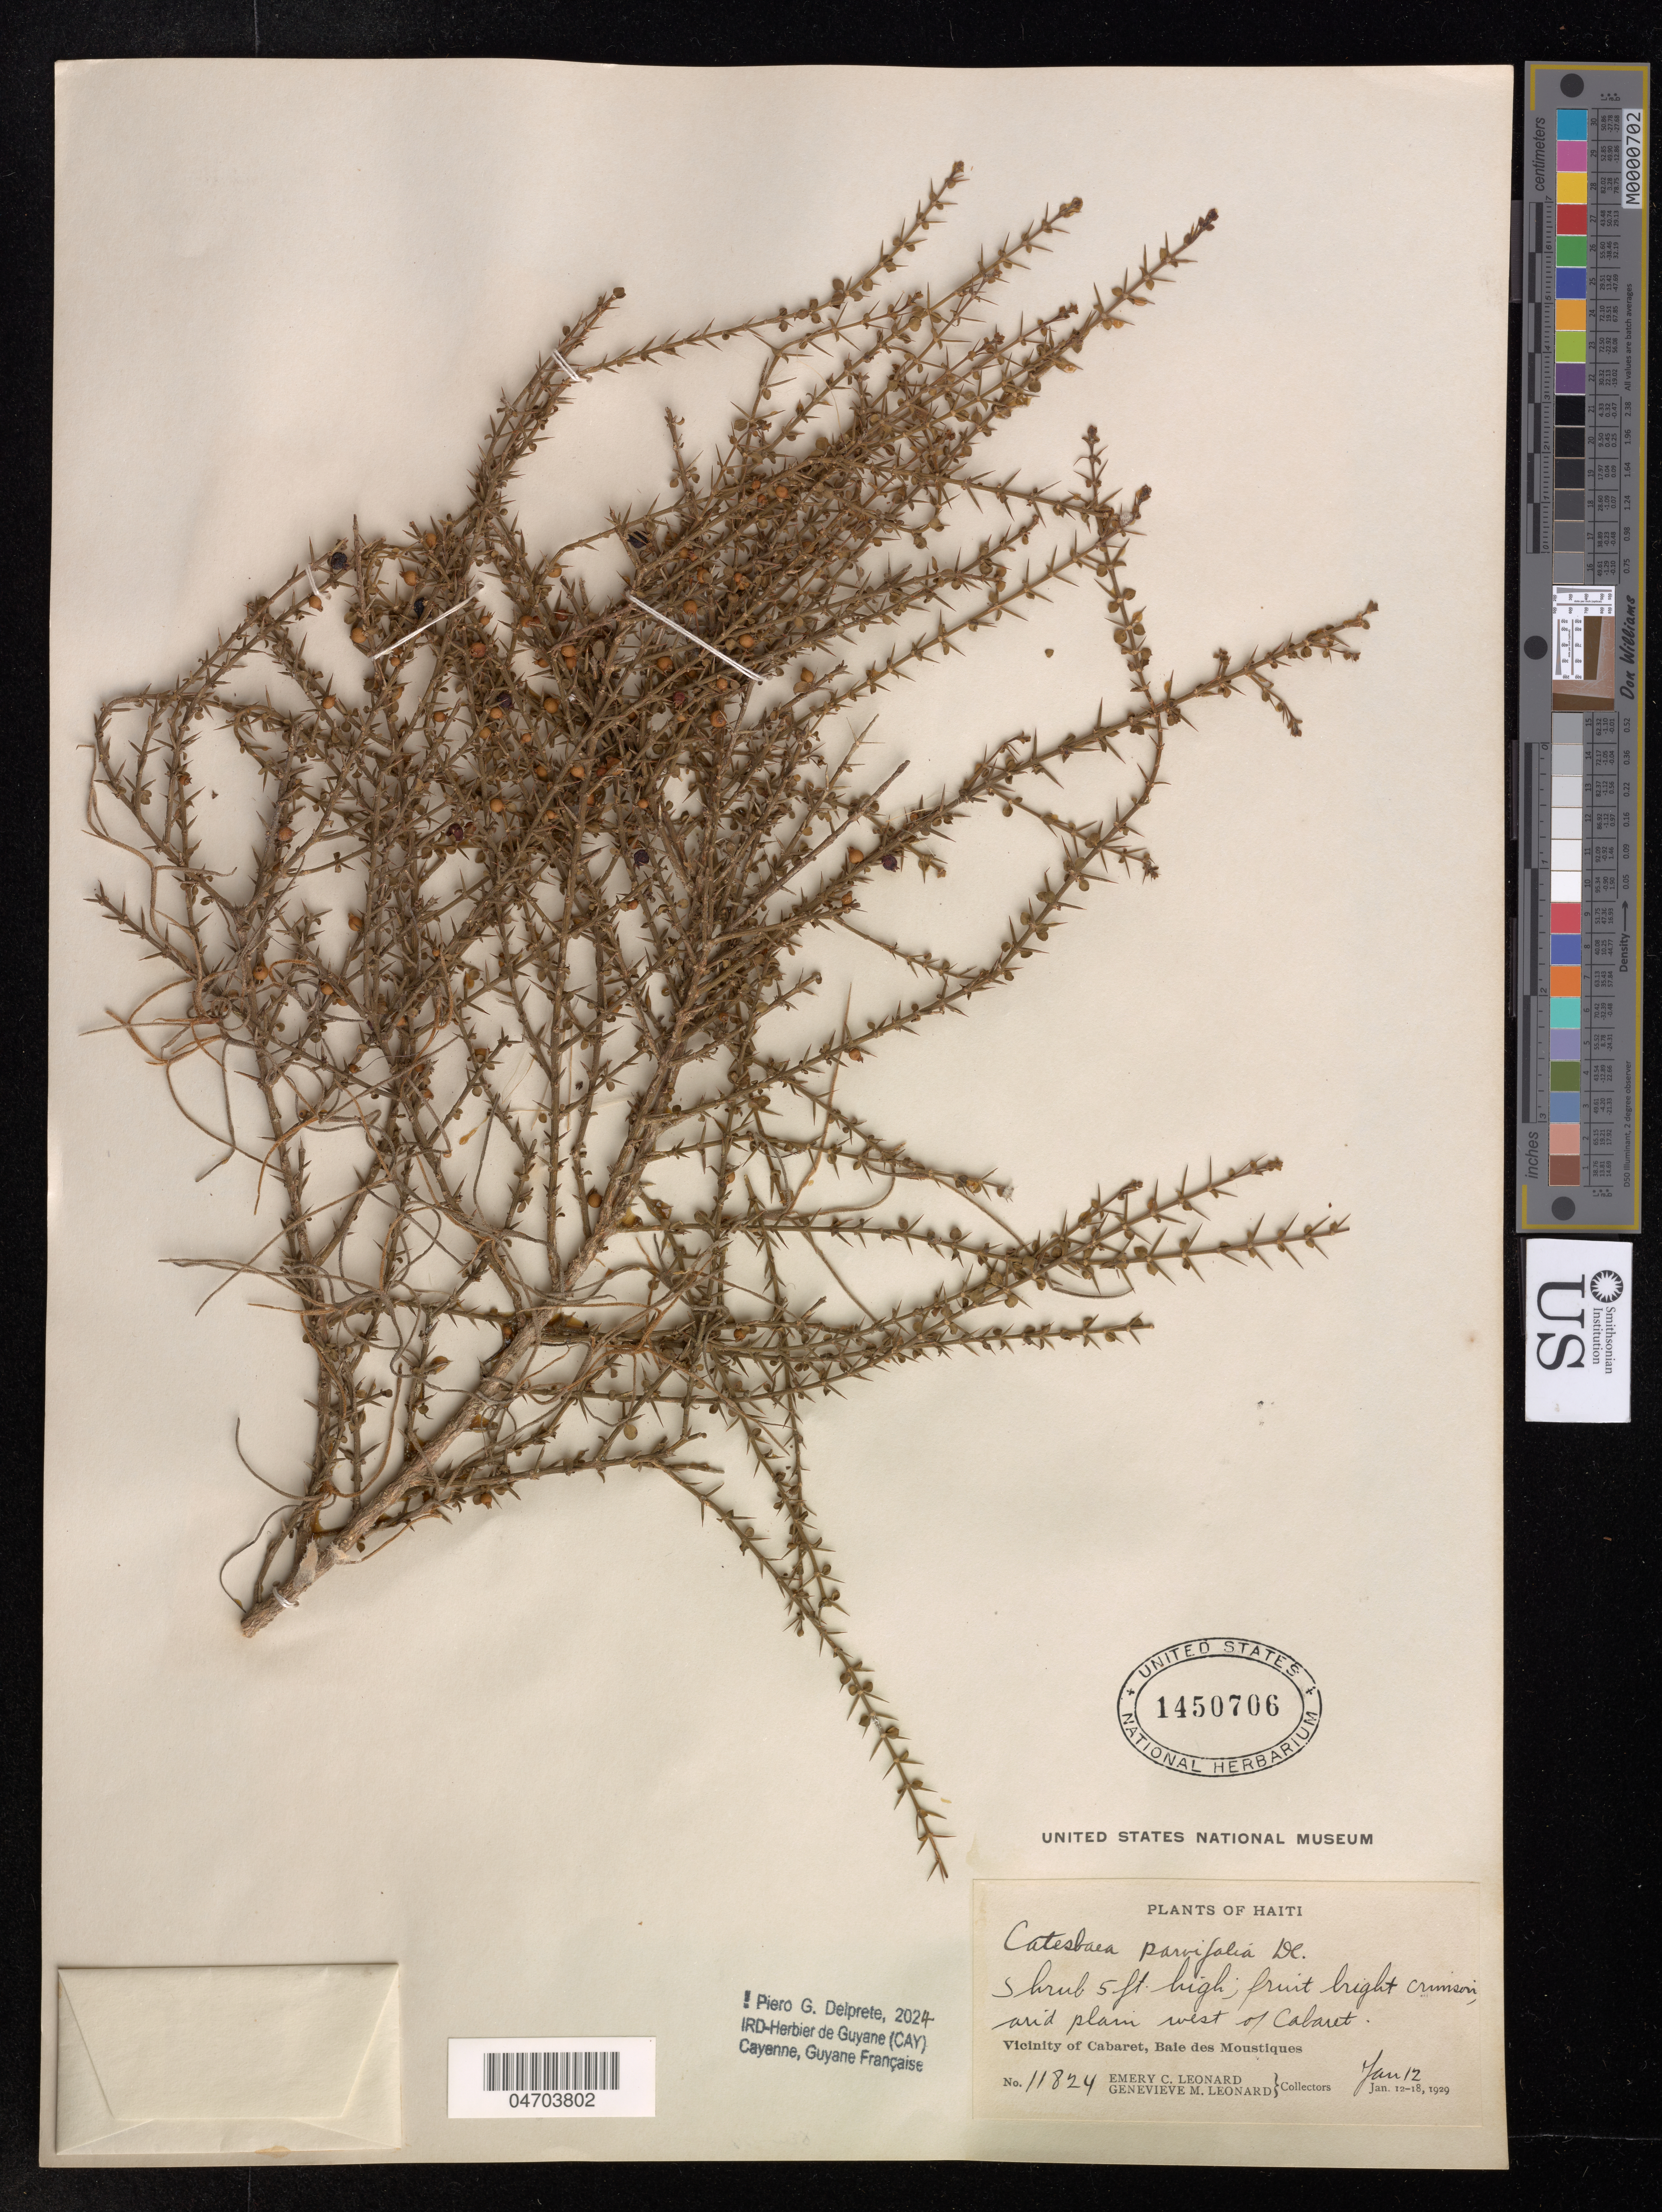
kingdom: Plantae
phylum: Tracheophyta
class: Magnoliopsida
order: Gentianales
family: Rubiaceae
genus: Catesbaea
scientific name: Catesbaea parvifolia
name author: DC.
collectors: E. C. Leonard & G. Leonard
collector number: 11824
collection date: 1929-01-12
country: Haiti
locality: Vicinity of Cabaret, Bale des Moustiques.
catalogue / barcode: US 1450706